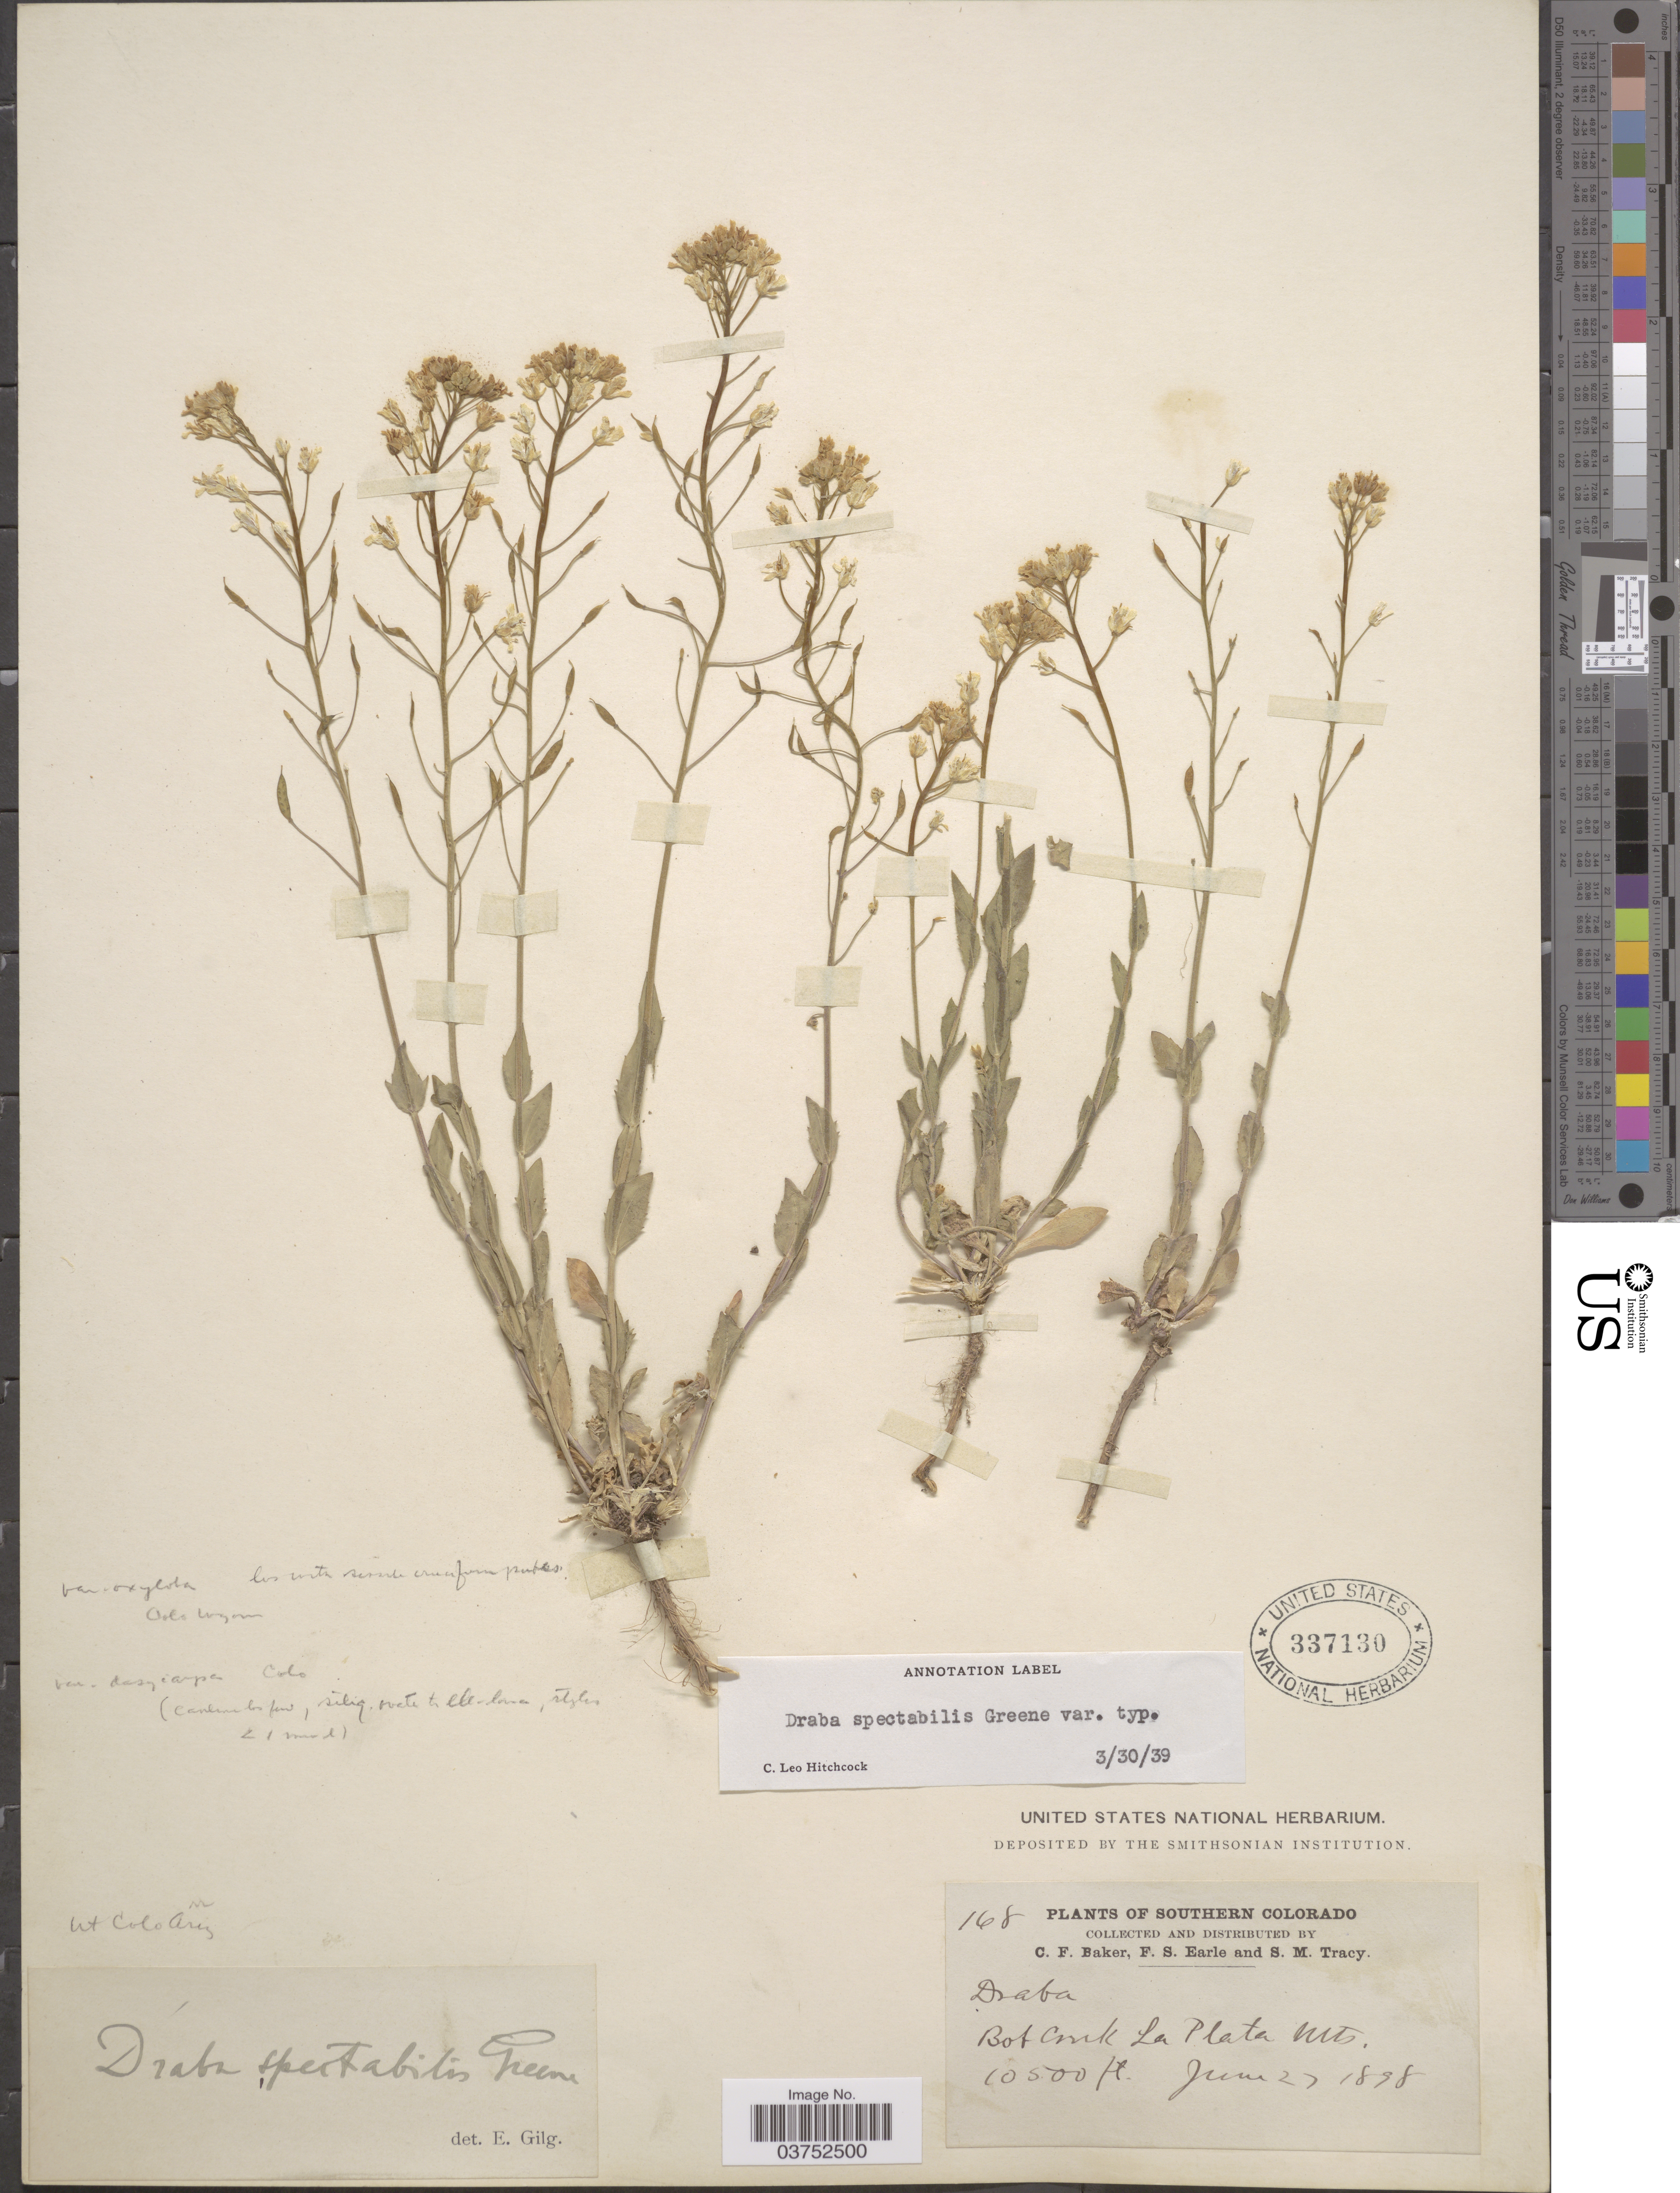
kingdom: Plantae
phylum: Tracheophyta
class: Magnoliopsida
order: Brassicales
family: Brassicaceae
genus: Draba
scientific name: Draba spectabilis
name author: Greene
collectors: C. F. Baker, F. S. Earle & S. M. Tracy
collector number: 168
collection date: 1898-06-27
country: United States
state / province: Colorado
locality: Southern Colorado. Bob Creek La Plata Mts.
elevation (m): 3200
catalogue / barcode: US 337130